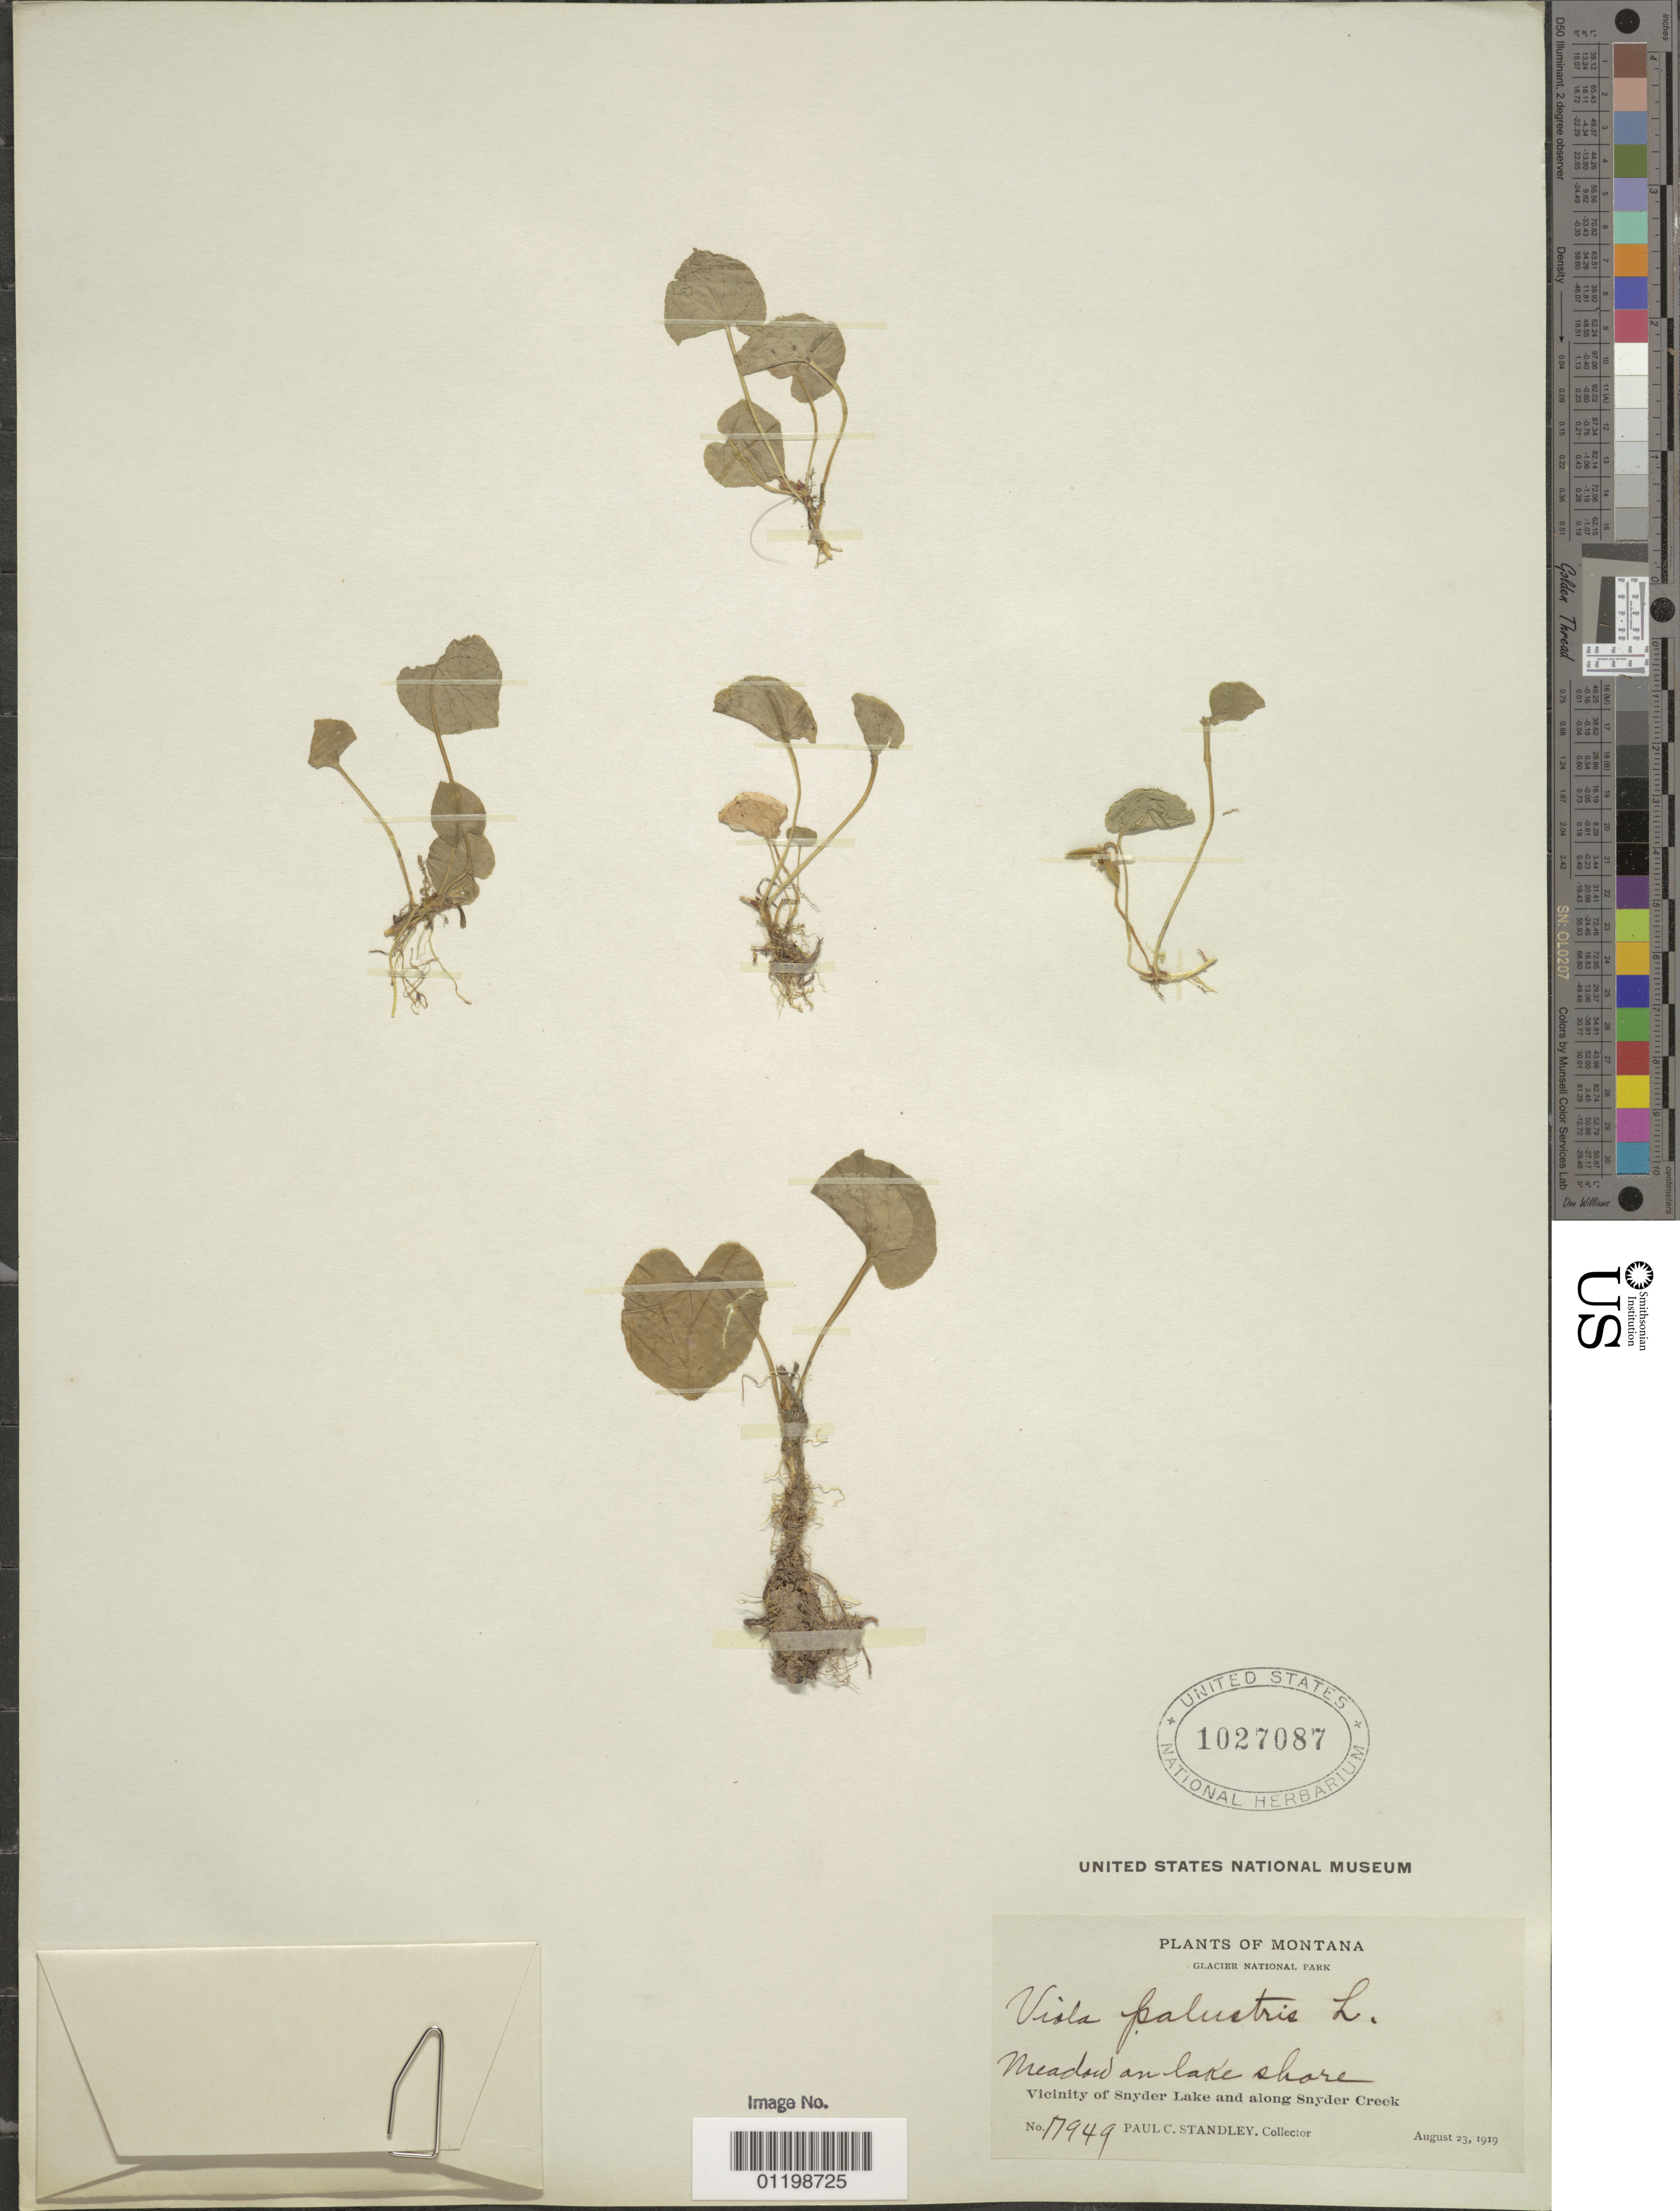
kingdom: Plantae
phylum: Tracheophyta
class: Magnoliopsida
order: Malpighiales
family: Violaceae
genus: Viola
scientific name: Viola palustris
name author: L.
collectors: P. C. Standley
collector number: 17949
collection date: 1919-08-23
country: United States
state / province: Montana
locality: Vicinity of Snyder Lake and along Snyder Creek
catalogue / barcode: US 1027087